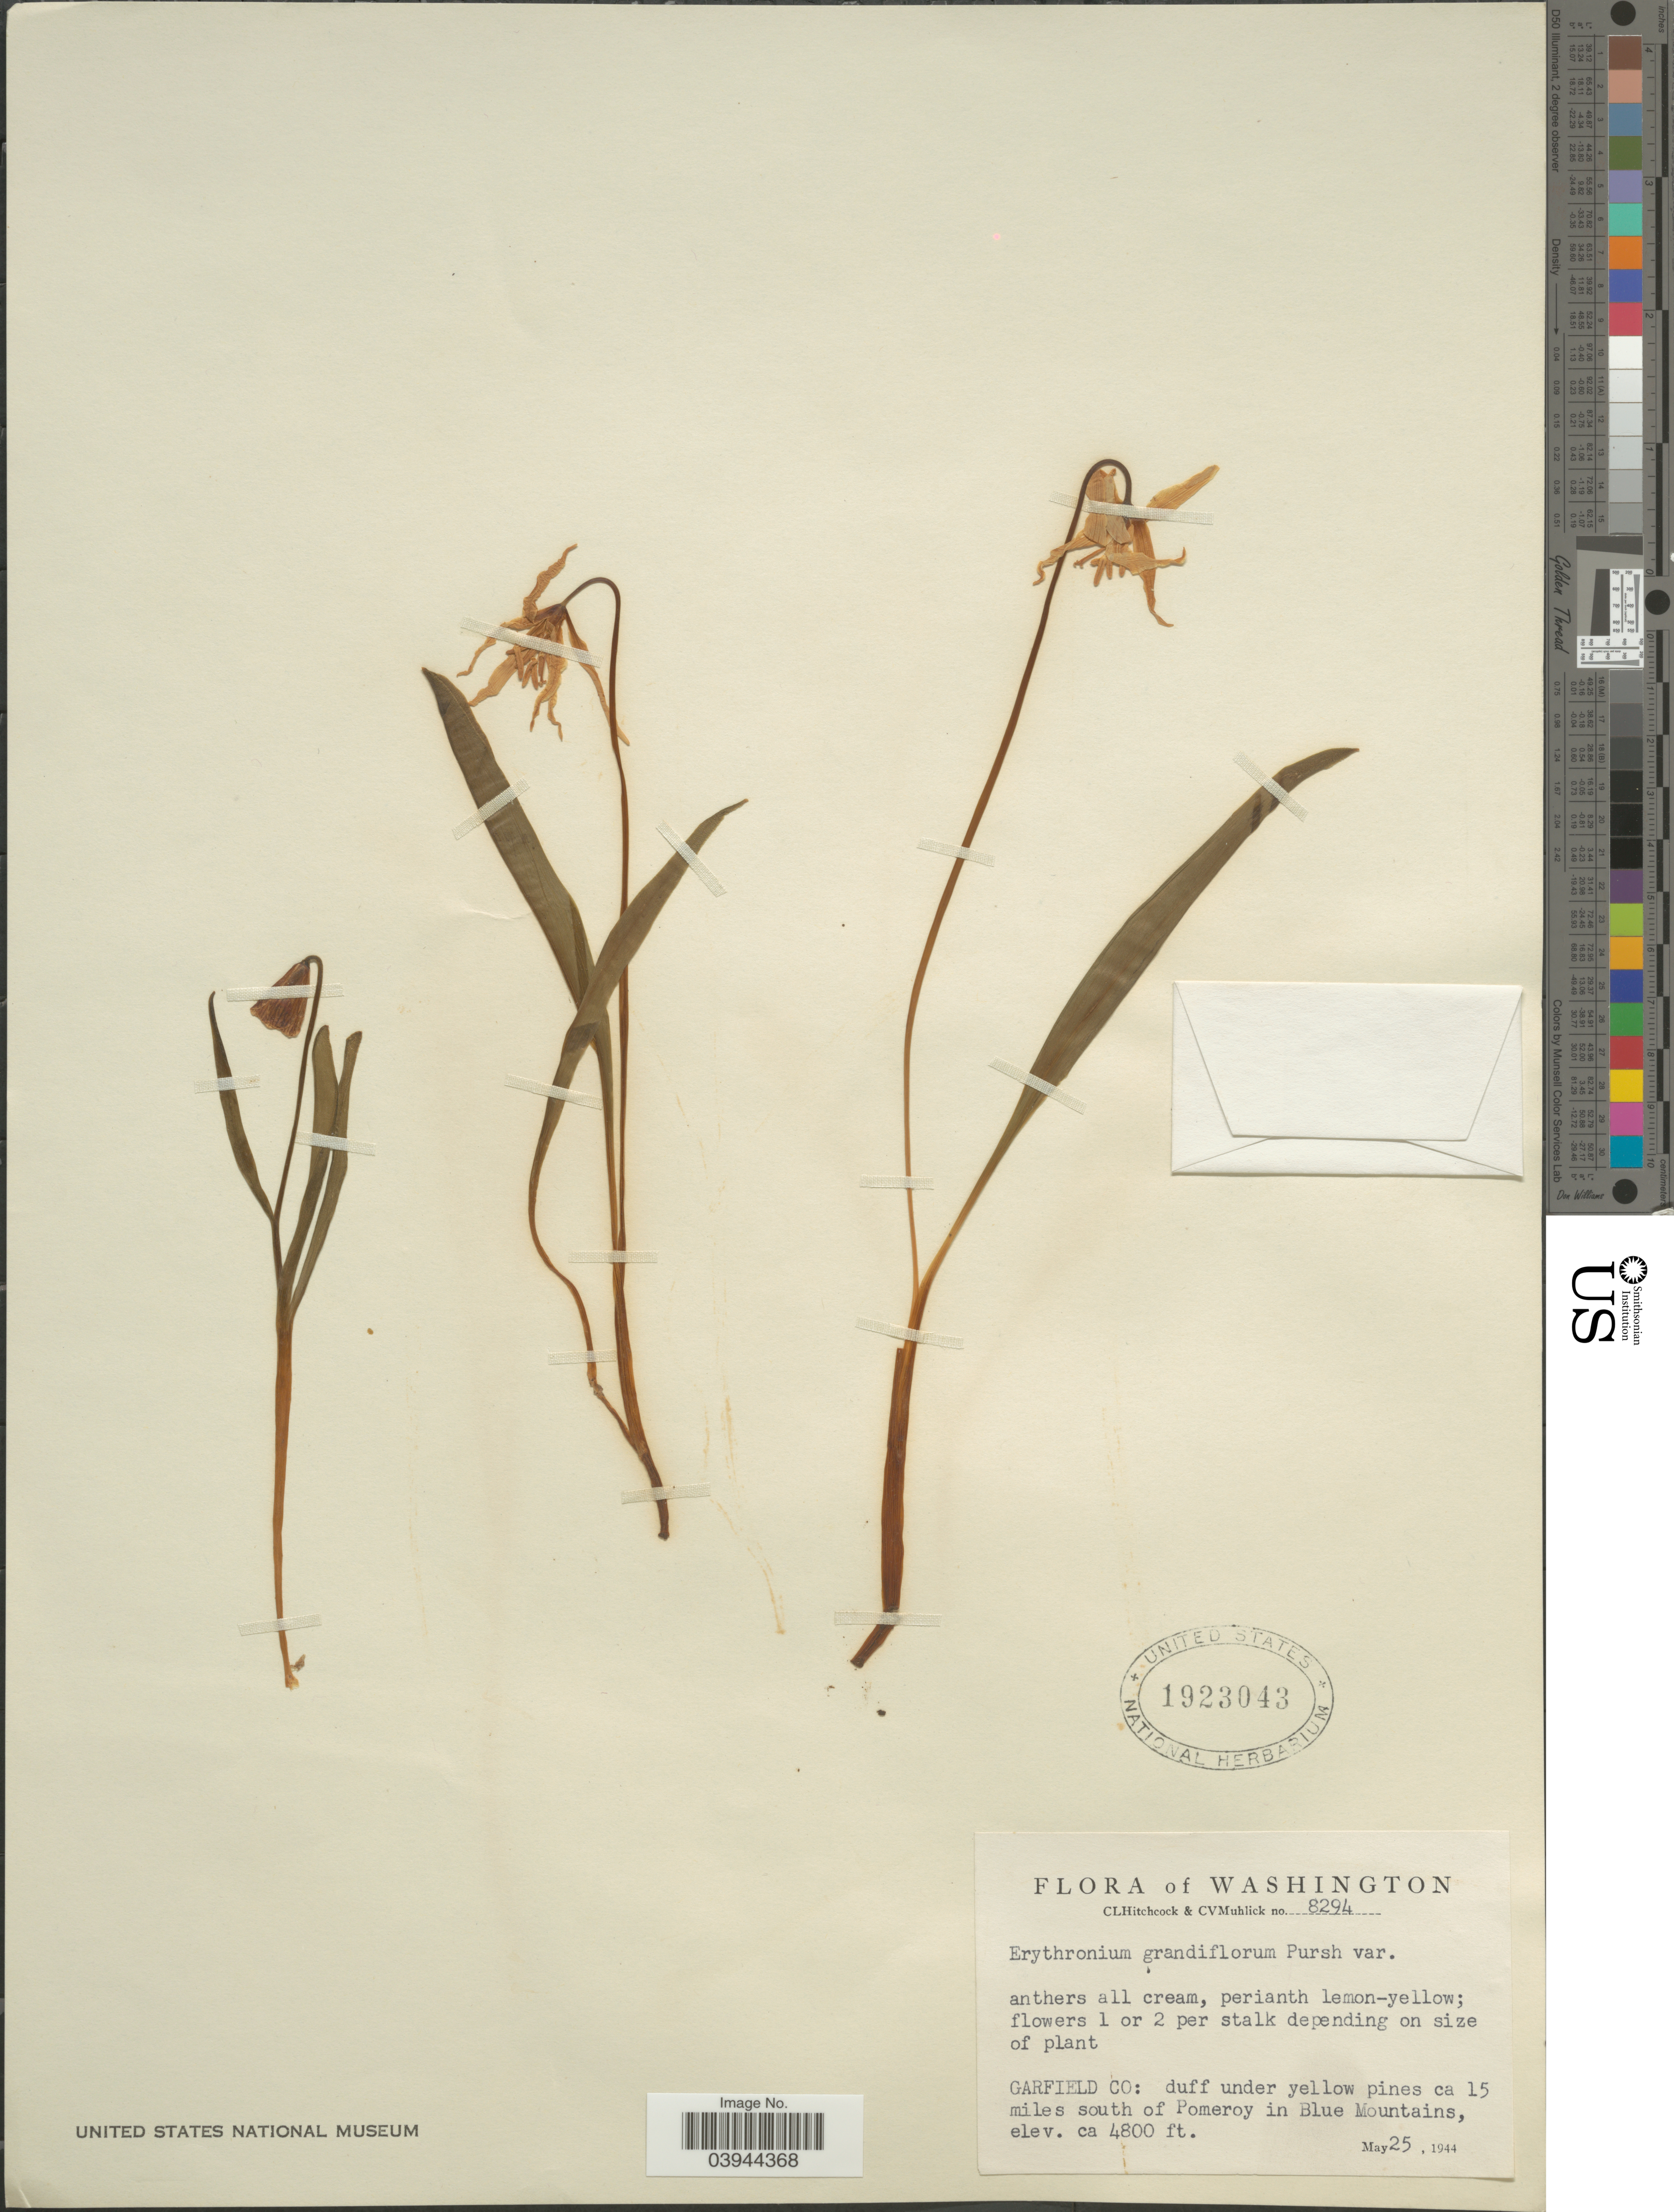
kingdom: Plantae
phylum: Tracheophyta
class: Liliopsida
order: Liliales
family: Liliaceae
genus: Erythronium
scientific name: Erythronium grandiflorum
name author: Pursh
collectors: C. L. Hitchcock & C. V. Muhlick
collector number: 8294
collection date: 1944-05-25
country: United States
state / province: Washington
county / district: Garfield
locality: Garfield Co: duff under yellow pines ca 15 miles south of Pomeroy in Blue Mountains.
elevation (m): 1463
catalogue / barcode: US 1923043